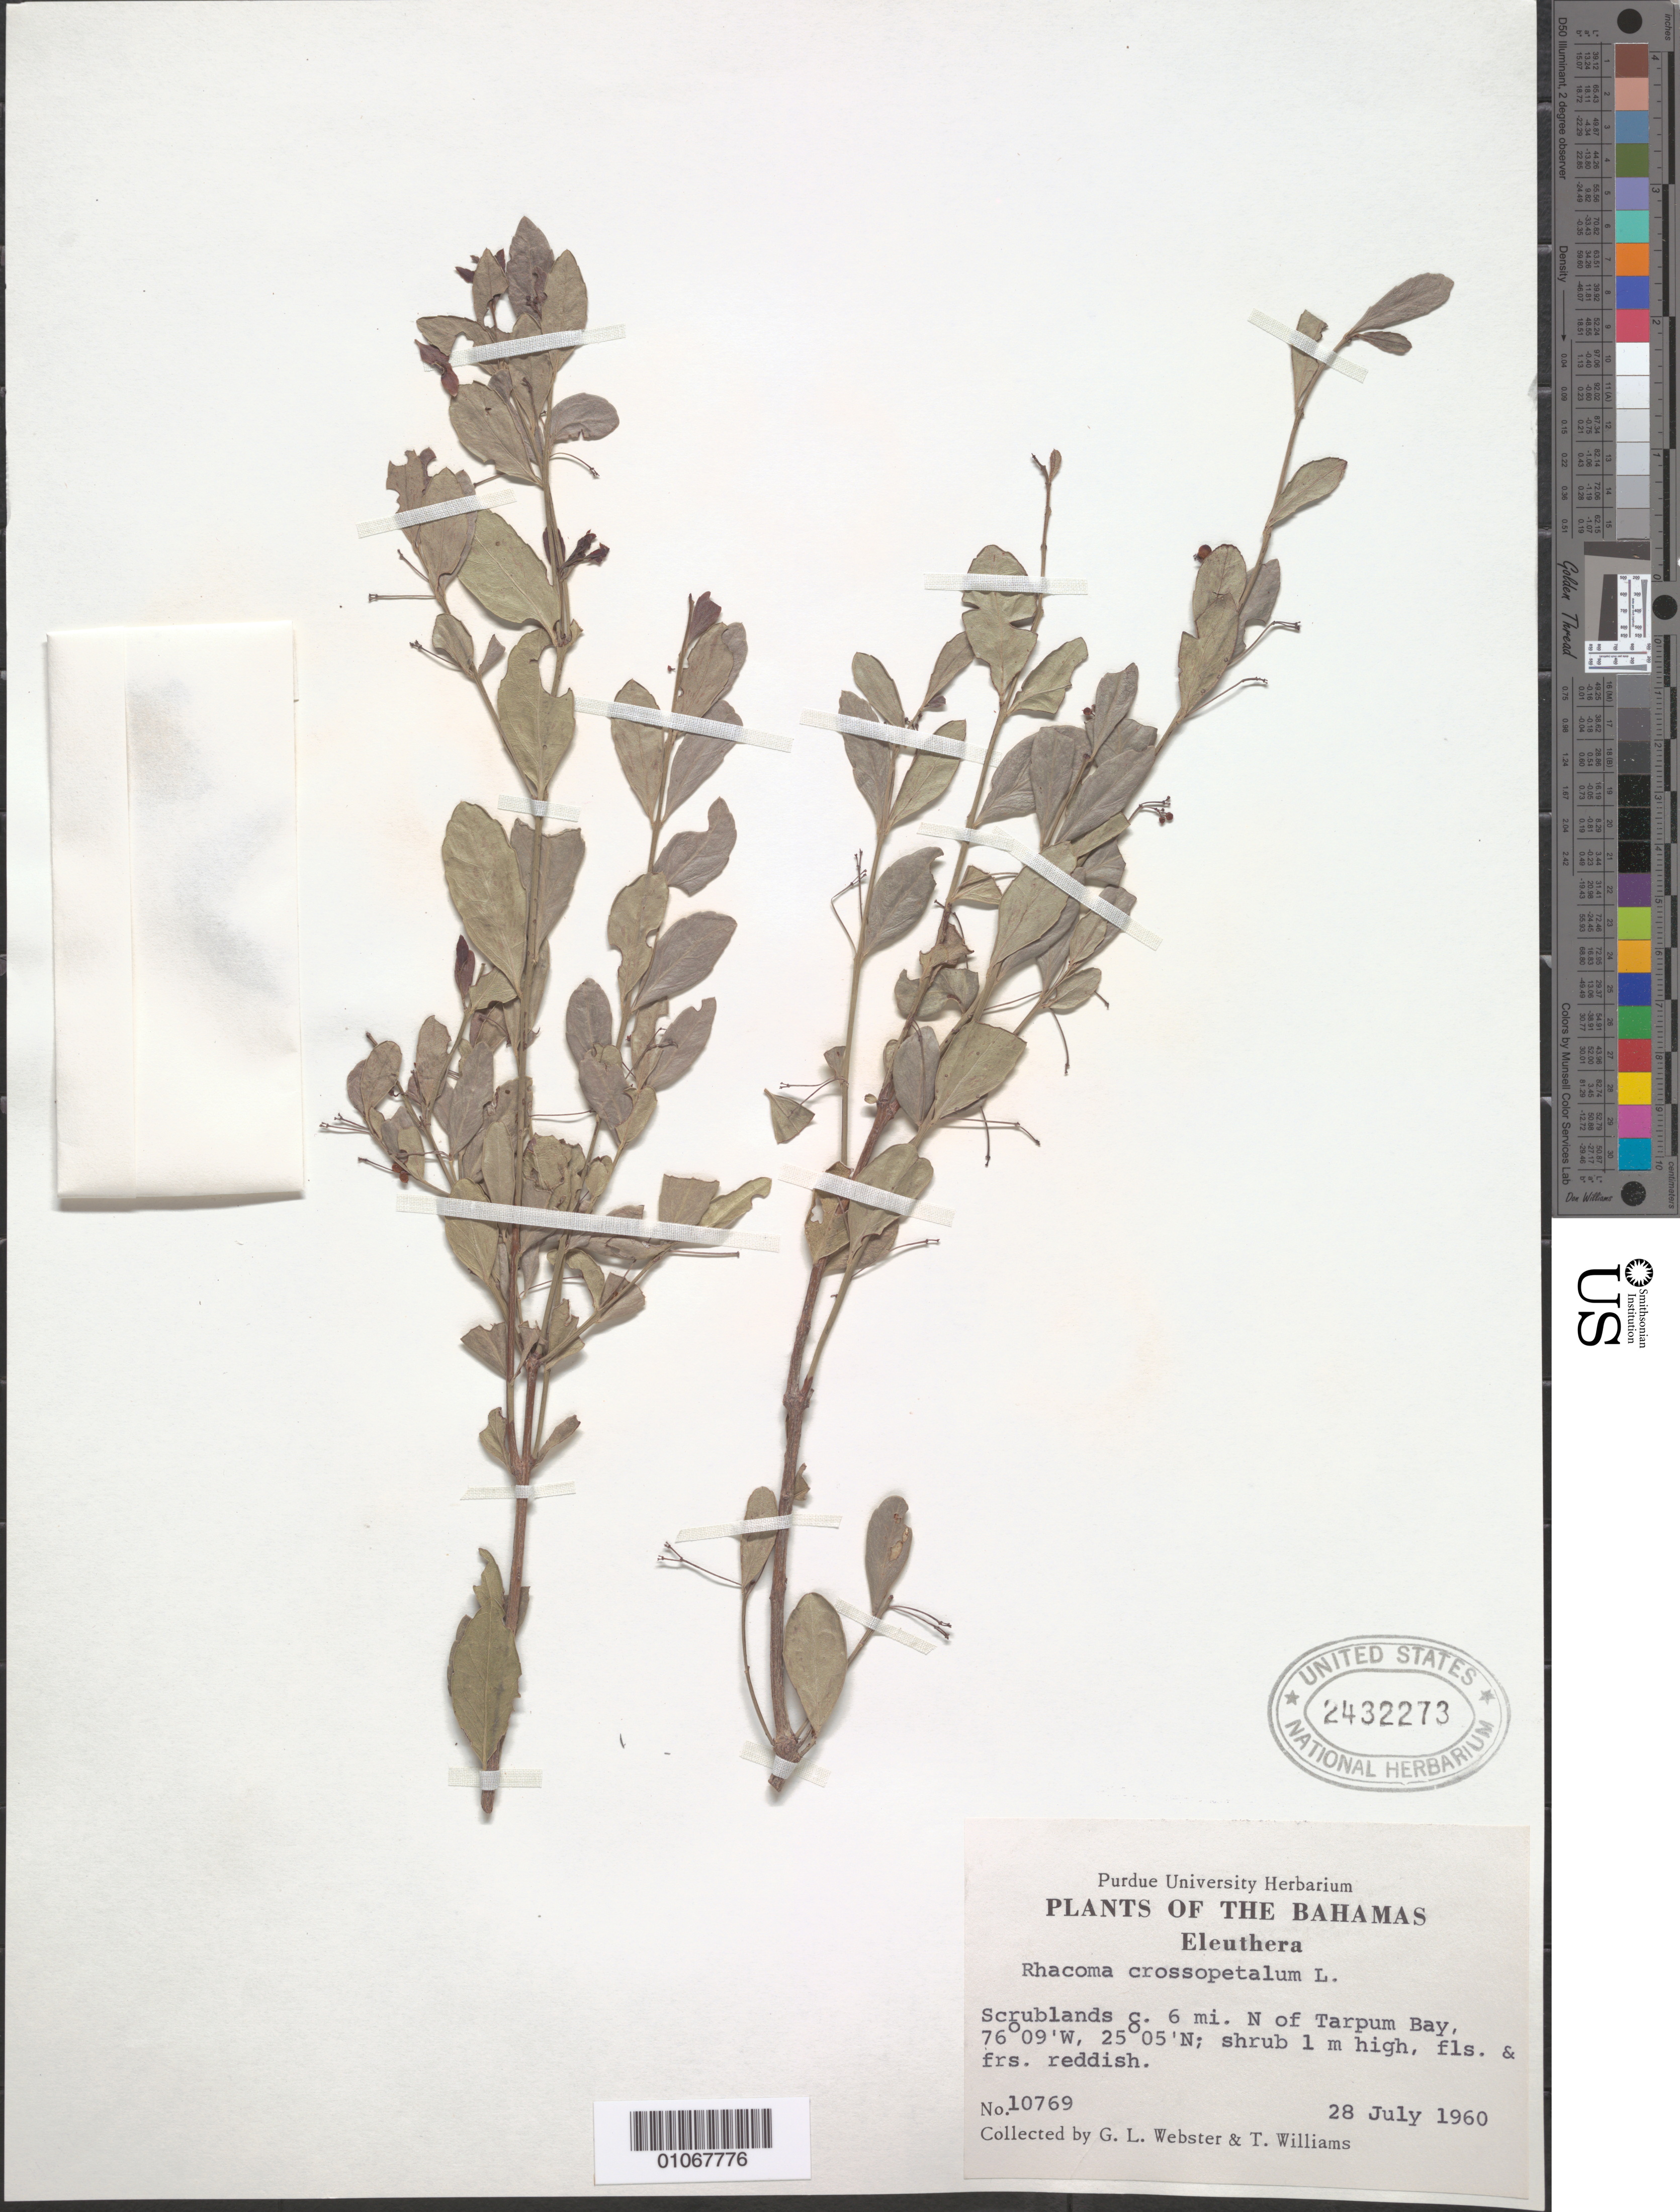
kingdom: Plantae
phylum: Tracheophyta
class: Magnoliopsida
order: Celastrales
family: Celastraceae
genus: Crossopetalum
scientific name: Crossopetalum rhacoma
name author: Crantz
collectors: G. L. Webster & T. Williams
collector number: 10769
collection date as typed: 28 Jul 1960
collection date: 1960-07-28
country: Bahamas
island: Eleuthera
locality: Scrublands c.6 miles N. of Tarpum Bay.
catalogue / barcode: US 2432273